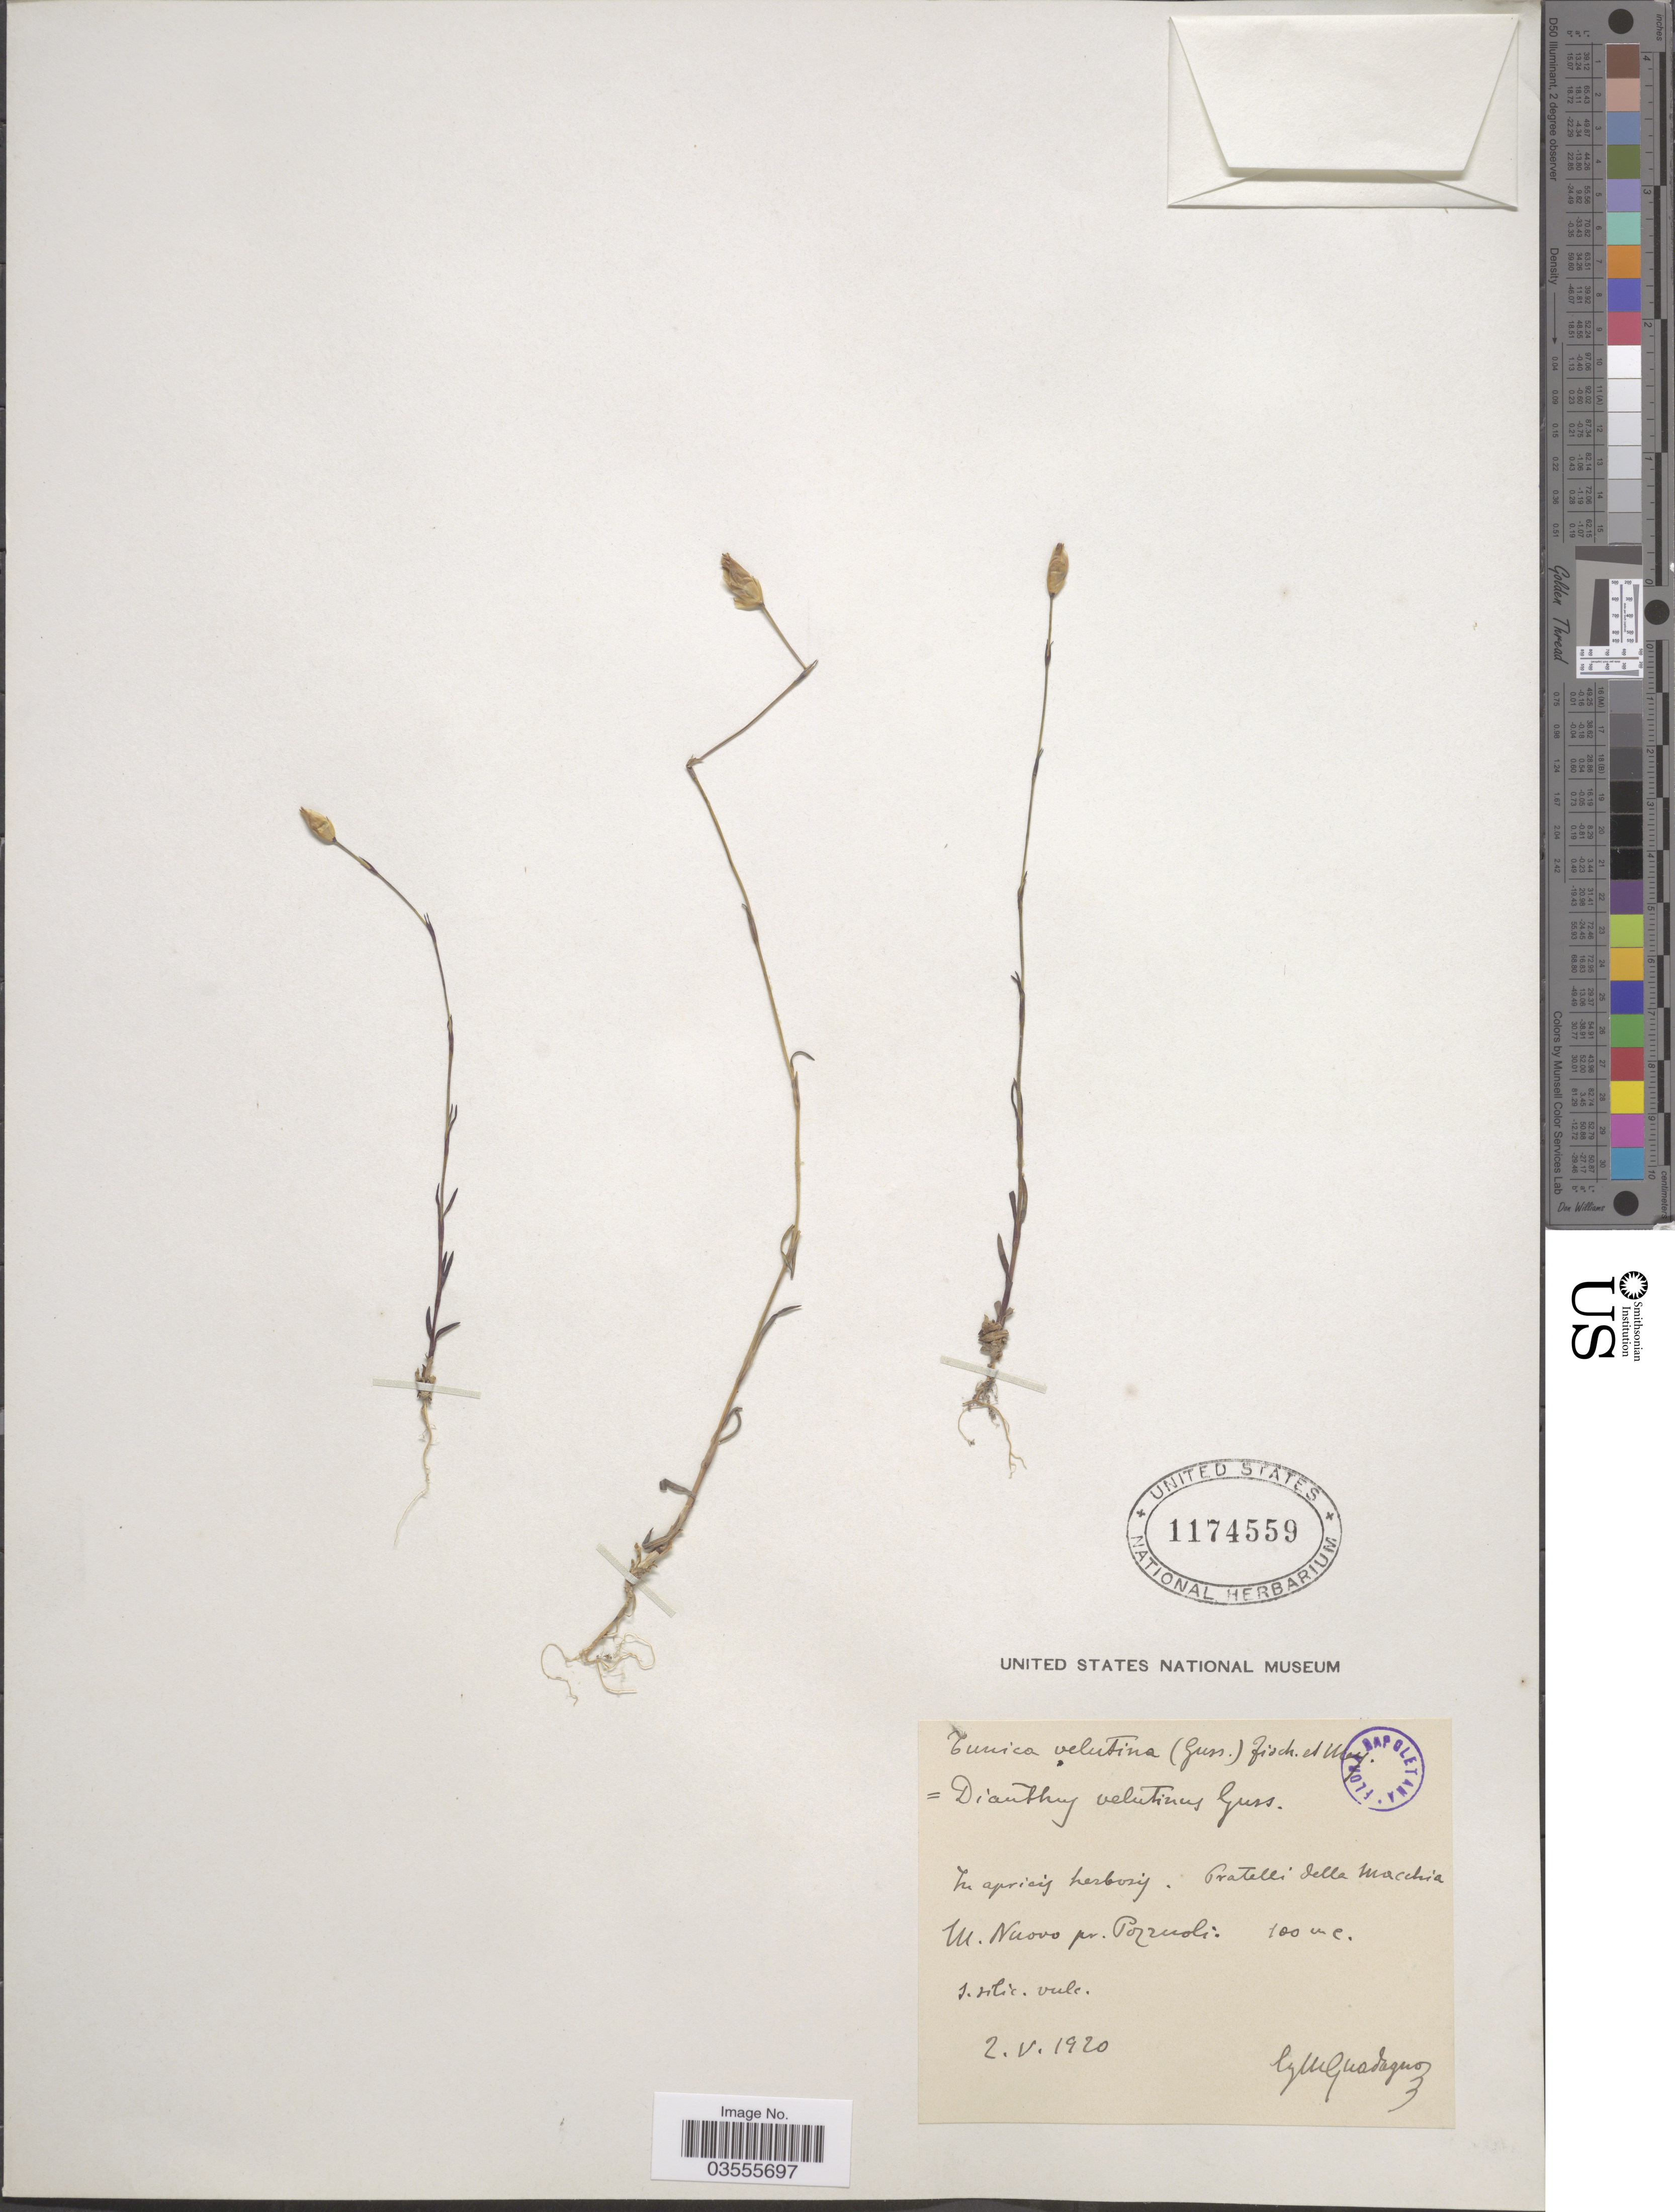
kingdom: Plantae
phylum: Tracheophyta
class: Magnoliopsida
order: Caryophyllales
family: Caryophyllaceae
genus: Petrorhagia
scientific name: Petrorhagia dubia subsp. dubia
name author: (Raf.) López & Romo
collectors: G. Guadagno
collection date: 1920-05-02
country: Italy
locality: Pratelli della macchia M. Nuovo pr. Pozzuoli.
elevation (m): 100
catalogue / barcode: US 1174559